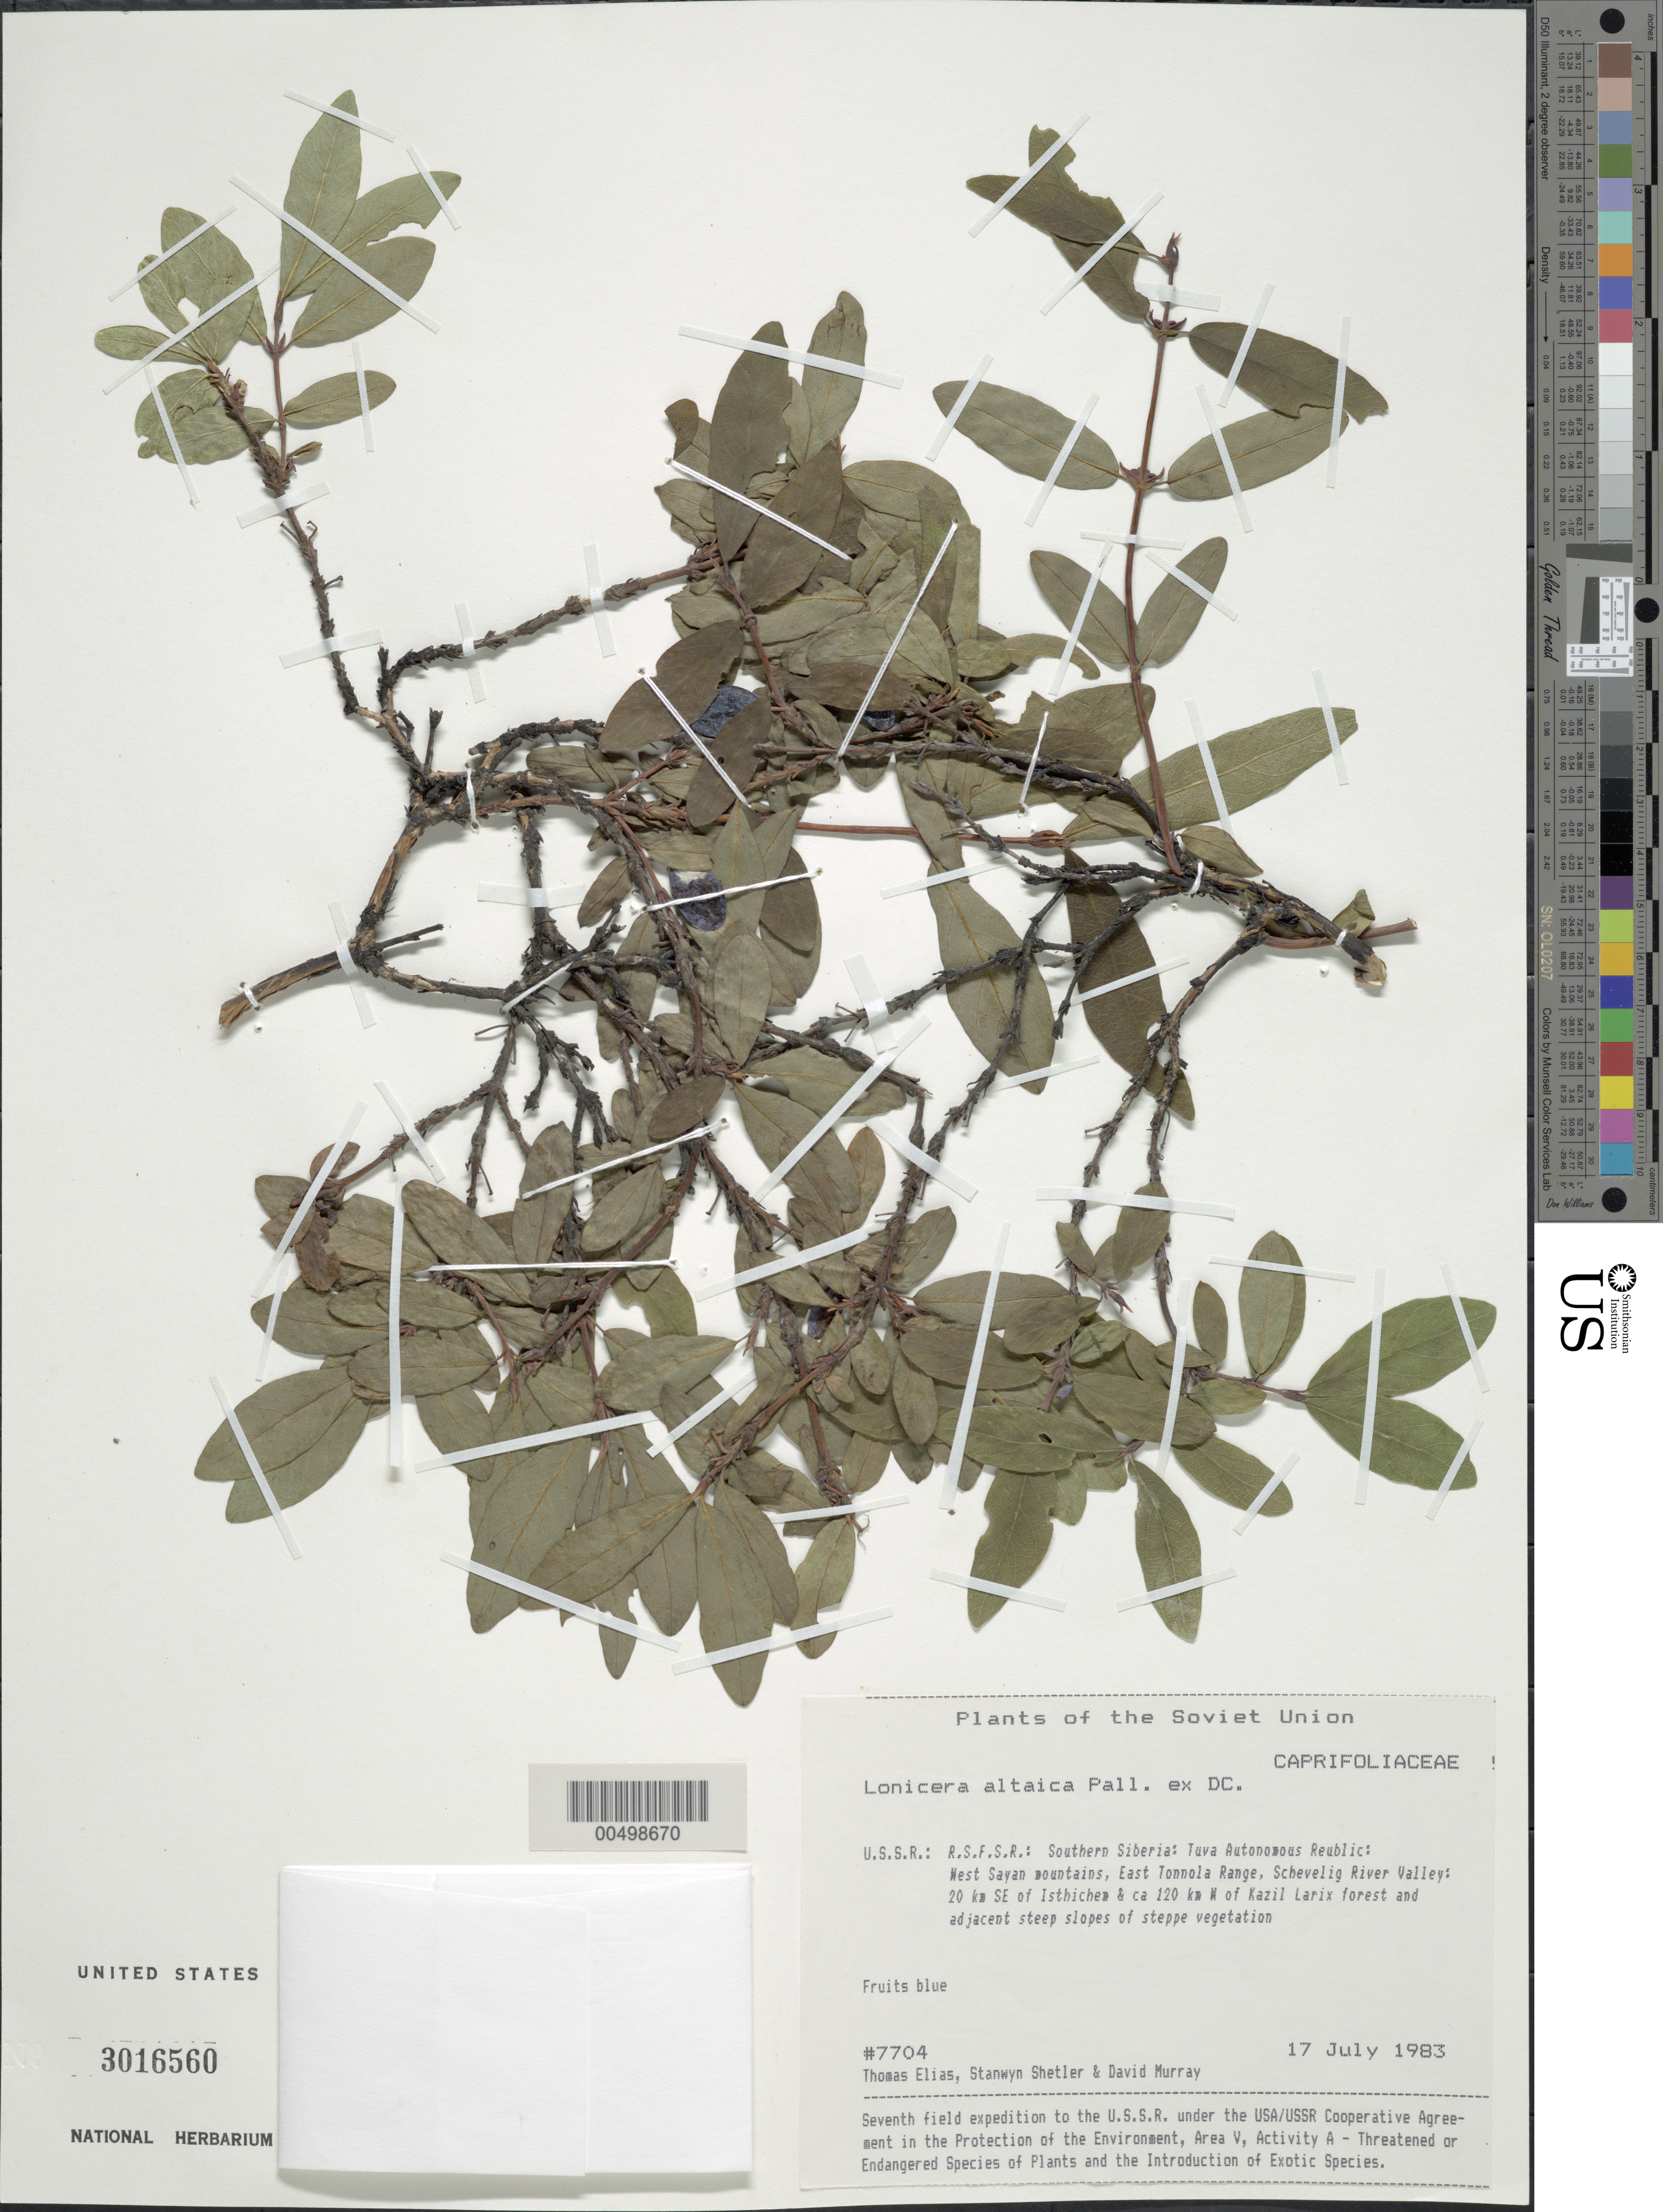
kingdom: Plantae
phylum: Tracheophyta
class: Magnoliopsida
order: Dipsacales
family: Caprifoliaceae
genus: Lonicera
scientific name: Lonicera altaica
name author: Pall. ex DC.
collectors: T. Elias, S. Shetler & D. F. Murray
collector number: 7704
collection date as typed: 17 Jul 1983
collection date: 1983-07-17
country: Russian Federation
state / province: Tuva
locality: West Sayan Mountains, E Tonnola [Tannu-Ola] Range, Schevelig River Valley, 20 km SE of Isthichem [Ishti-Khem], *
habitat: Larix forest and adjacent steep slopes of steppe vegetation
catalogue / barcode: US 3016560